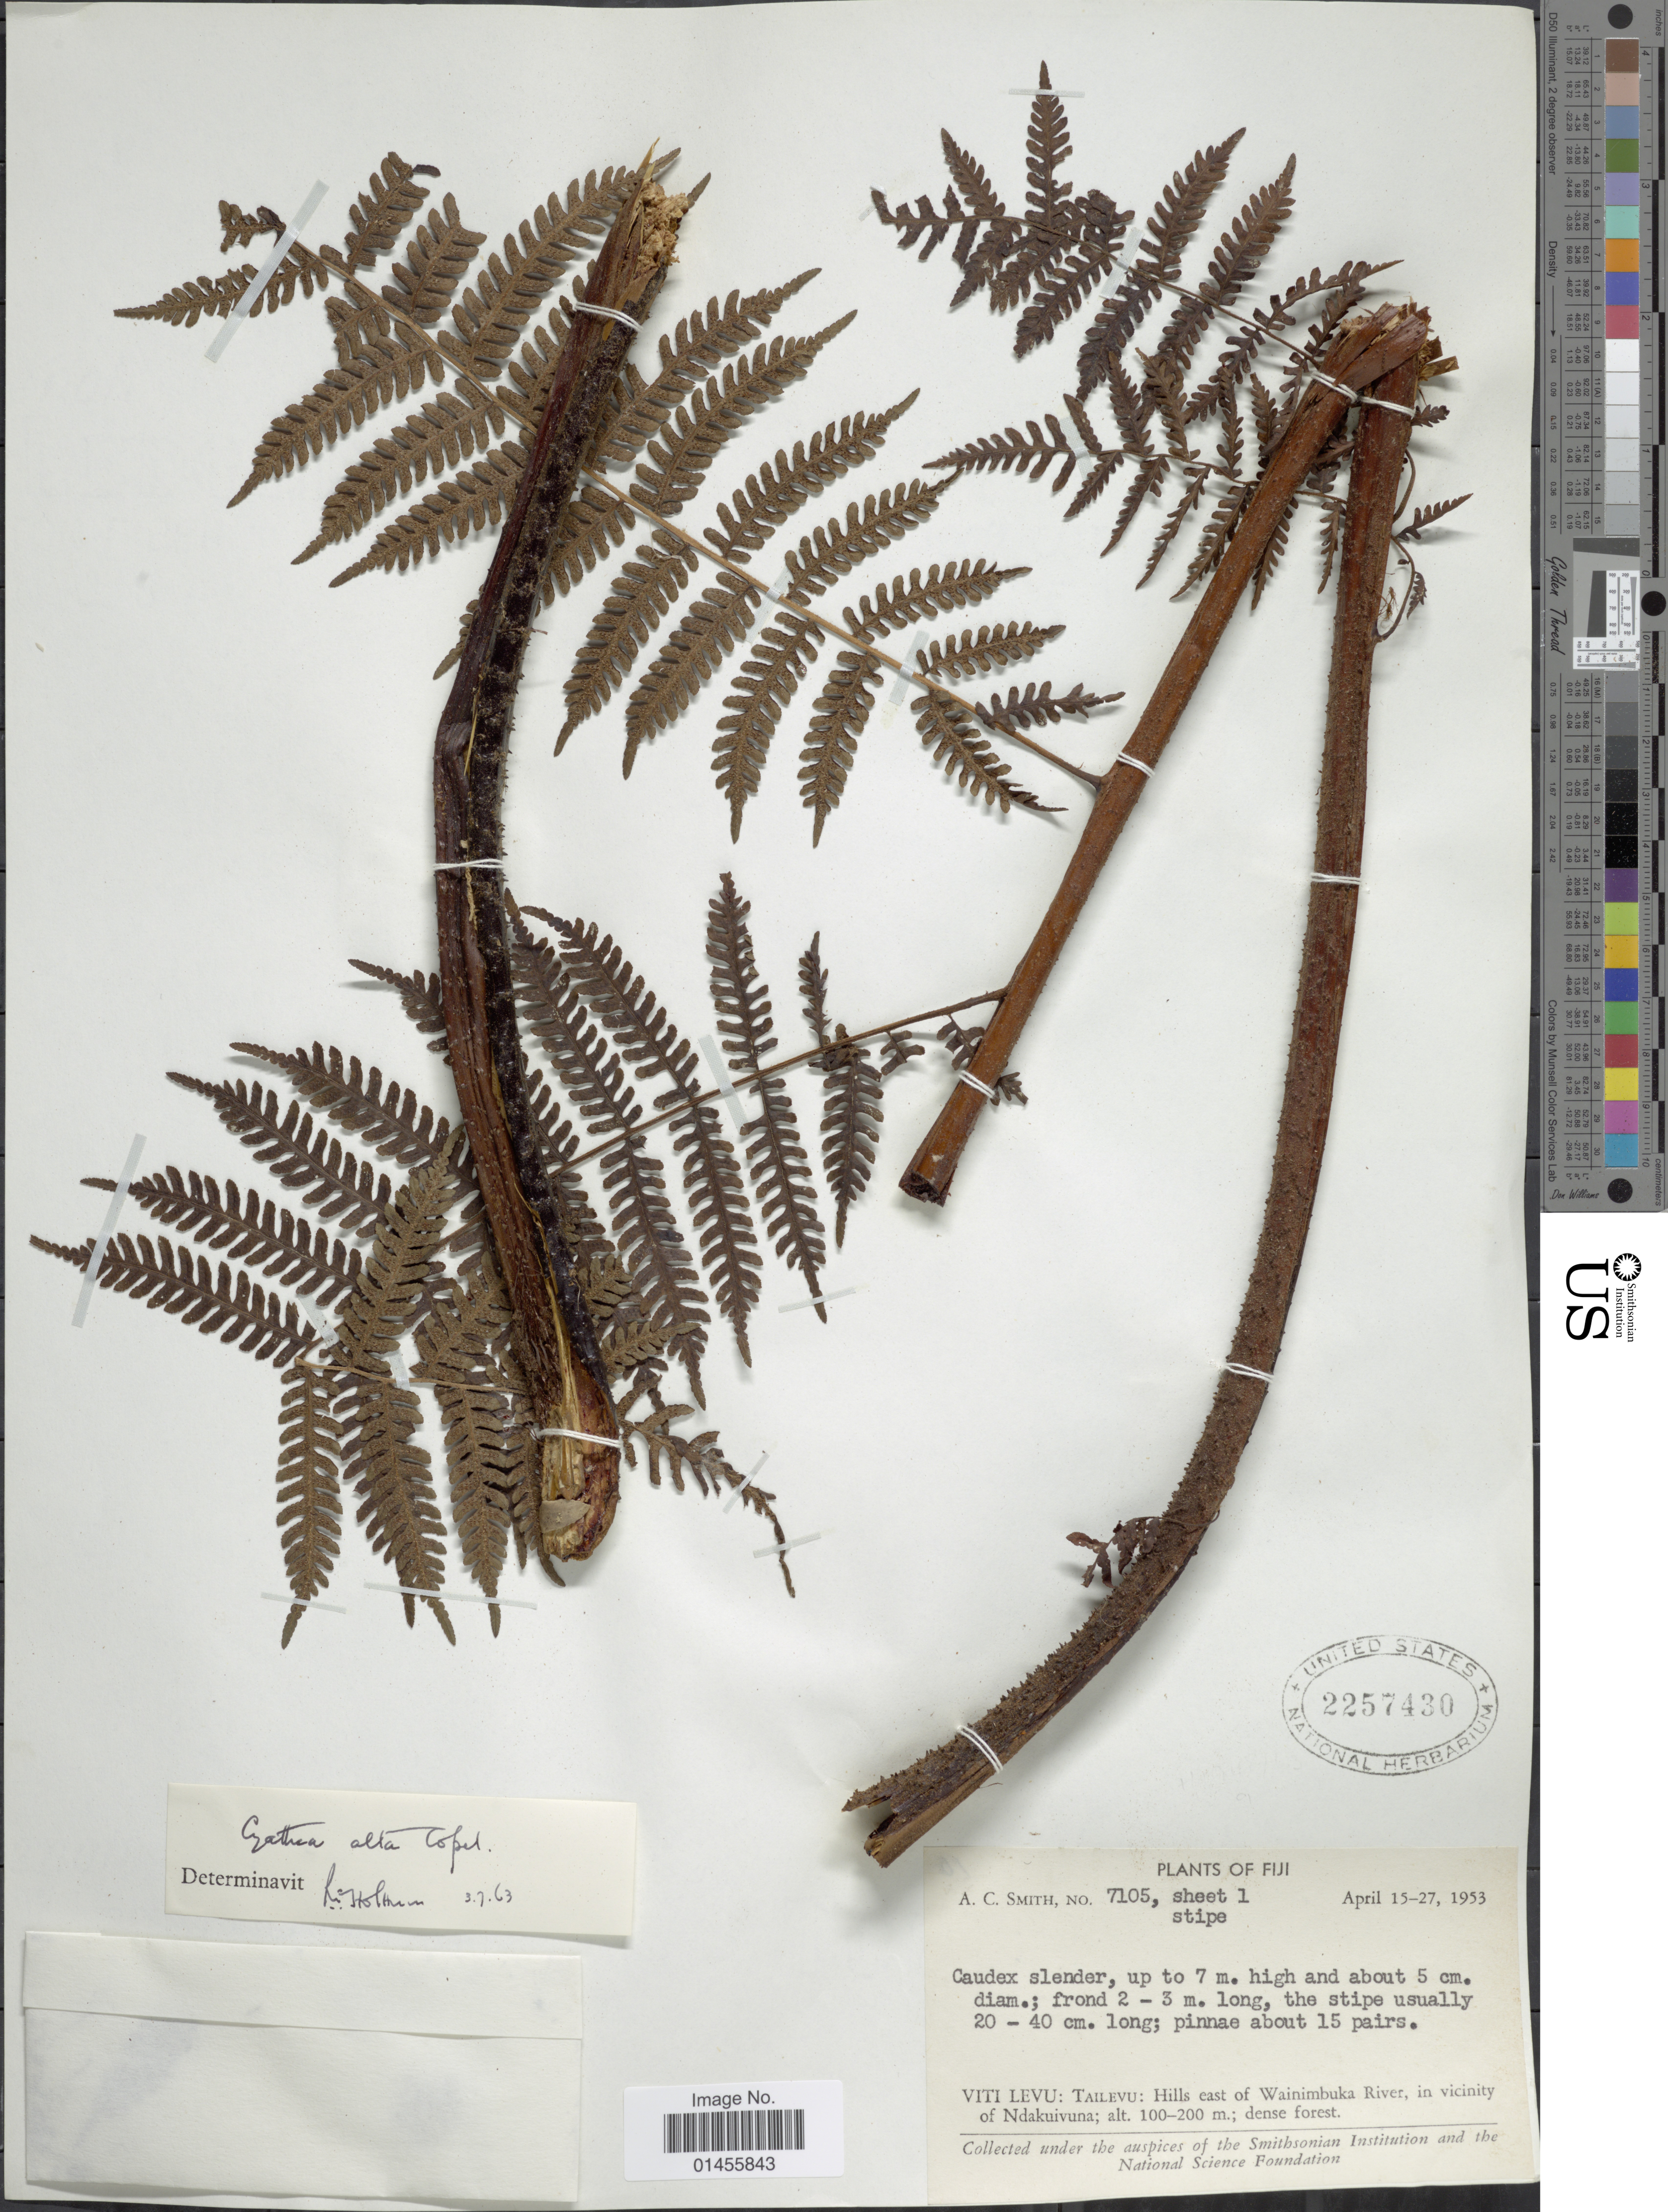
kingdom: Plantae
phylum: Tracheophyta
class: Polypodiopsida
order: Cyatheales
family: Cyatheaceae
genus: Alsophila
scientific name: Alsophila alta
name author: (Copel.) R.M. Tryon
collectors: A. C. Smith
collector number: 7105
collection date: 1953-04-15/1953-04-27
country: Fiji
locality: Viti Levu: Tailevu: Hill east of Wainimbuka River, in vicinity of Ndakuivuna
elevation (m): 100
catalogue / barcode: US 2257430